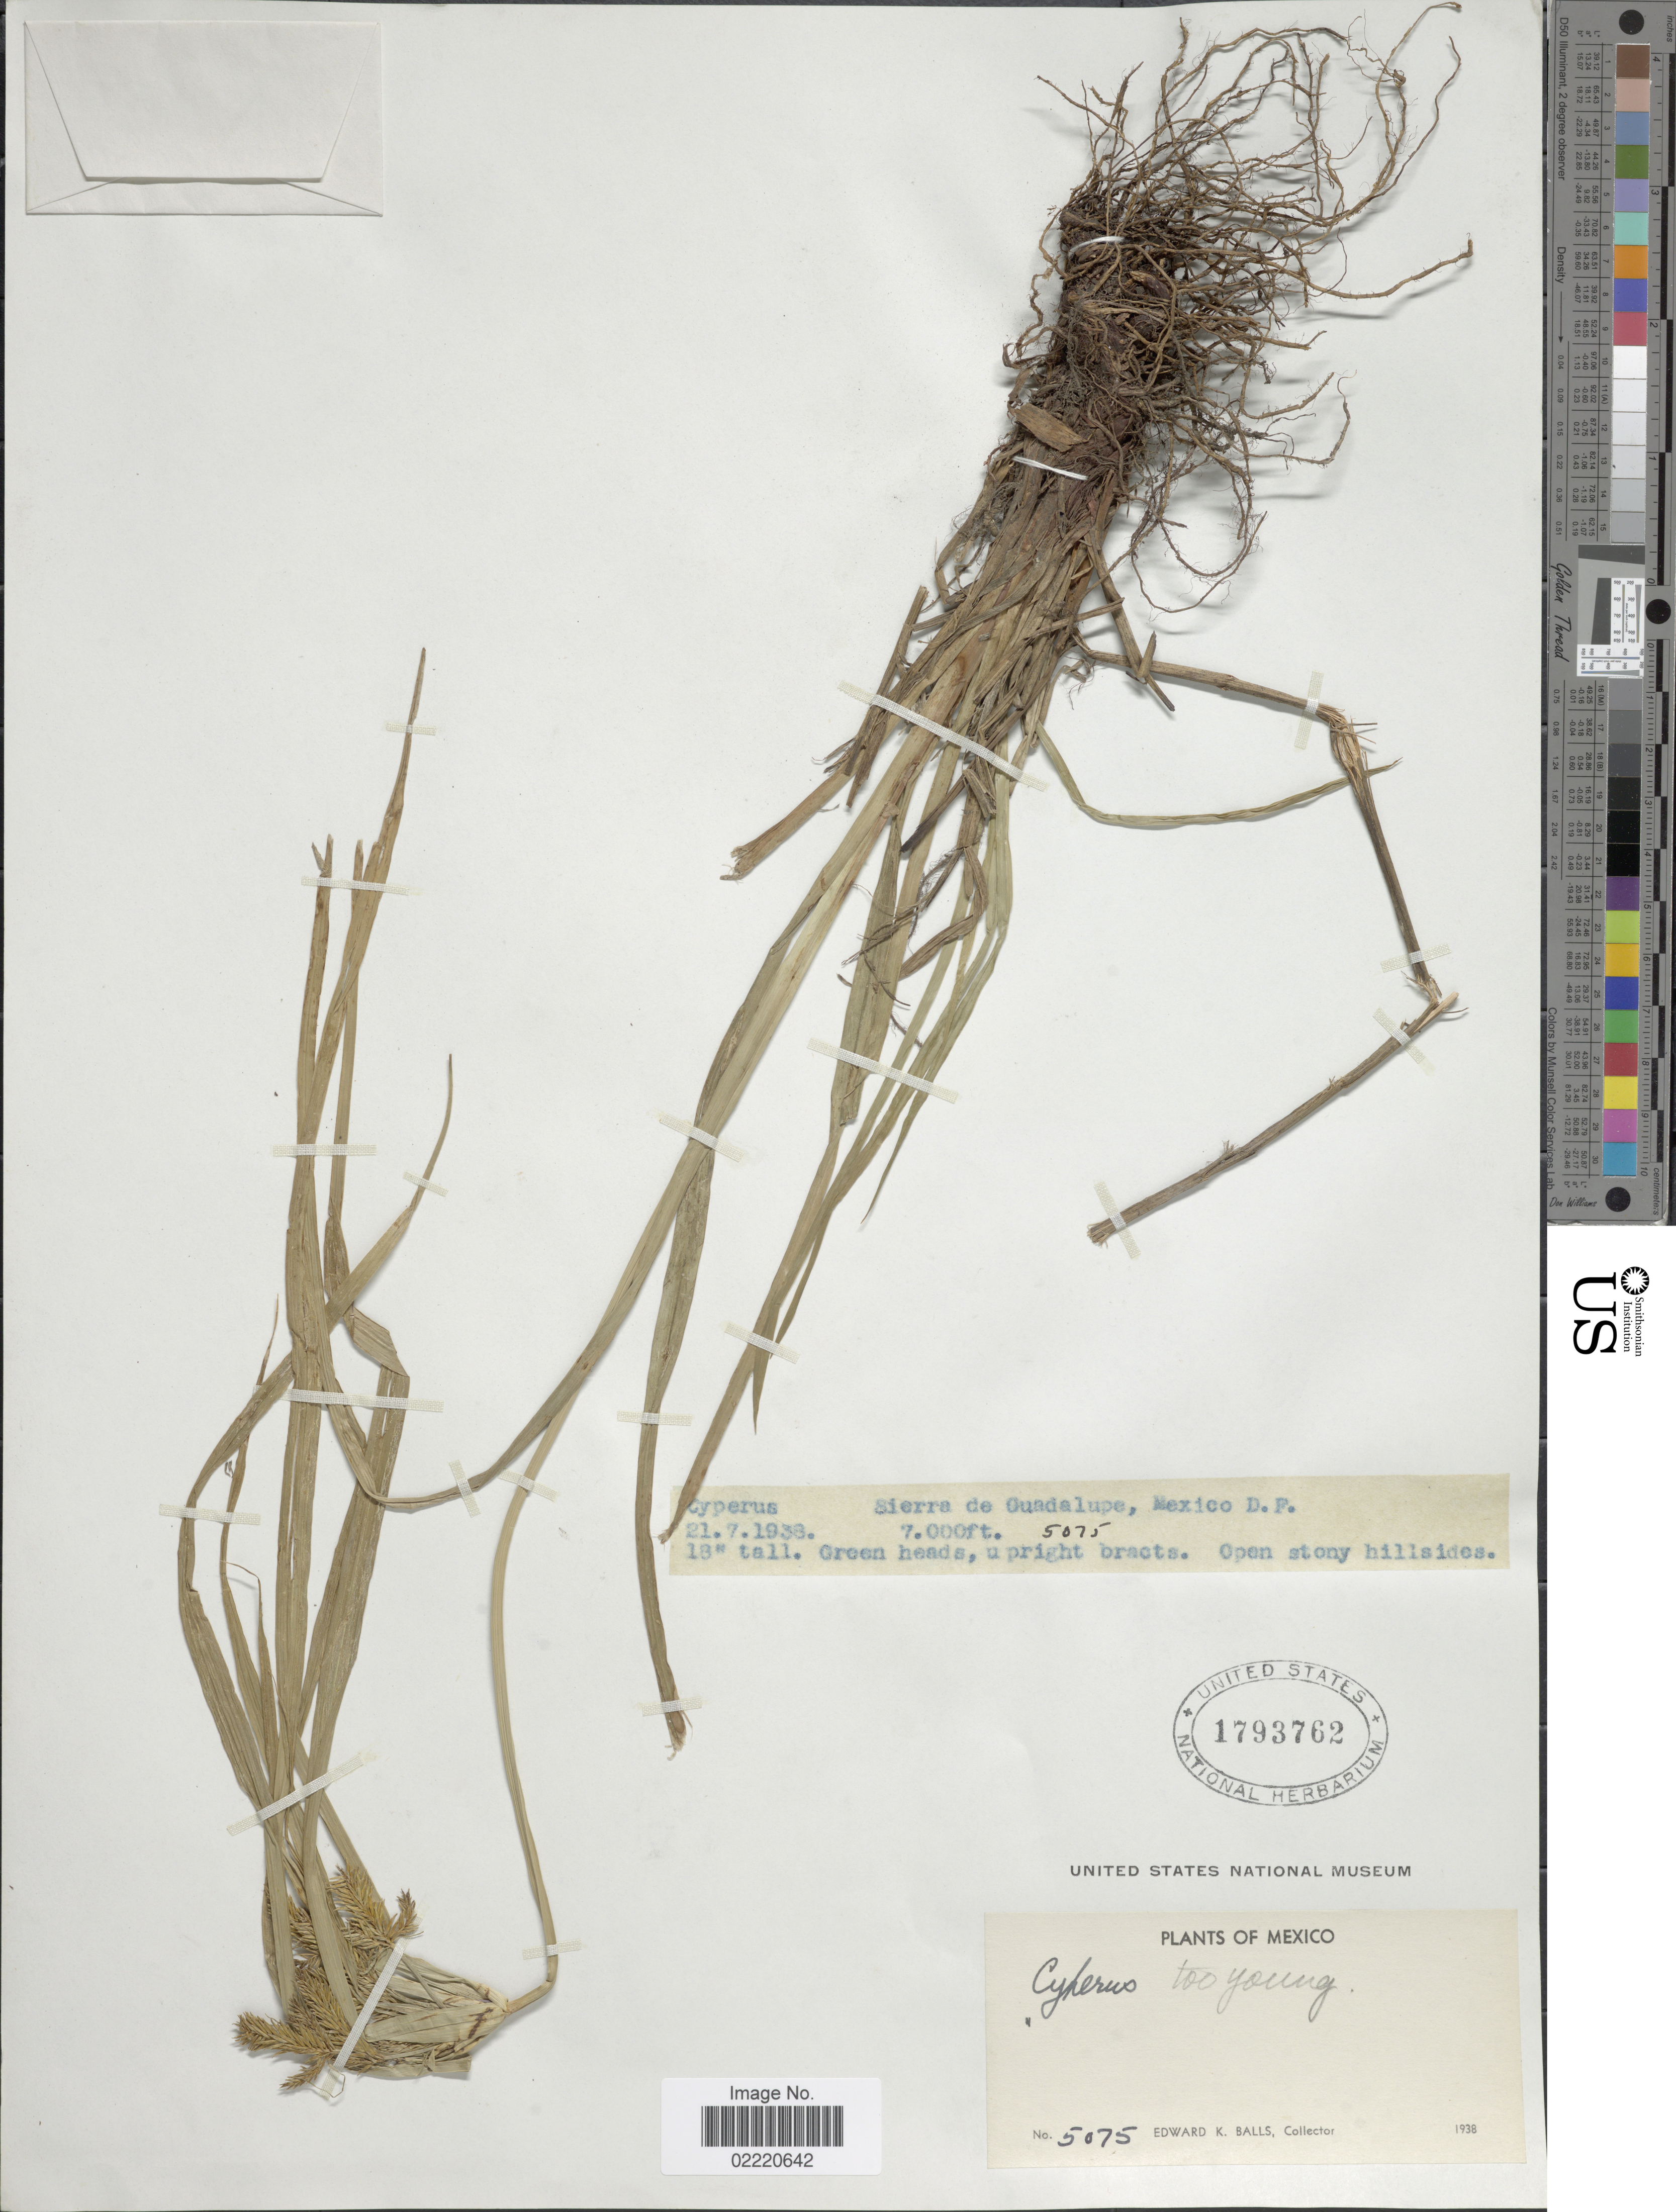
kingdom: Plantae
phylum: Tracheophyta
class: Liliopsida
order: Poales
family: Cyperaceae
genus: Cyperus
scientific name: Cyperus sp.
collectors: E. K. Balls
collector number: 5075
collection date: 1938-07-21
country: Mexico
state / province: Distrito Federal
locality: Sierra de Guadalupe, Mexico D.F.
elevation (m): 2134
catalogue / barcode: US 1793762